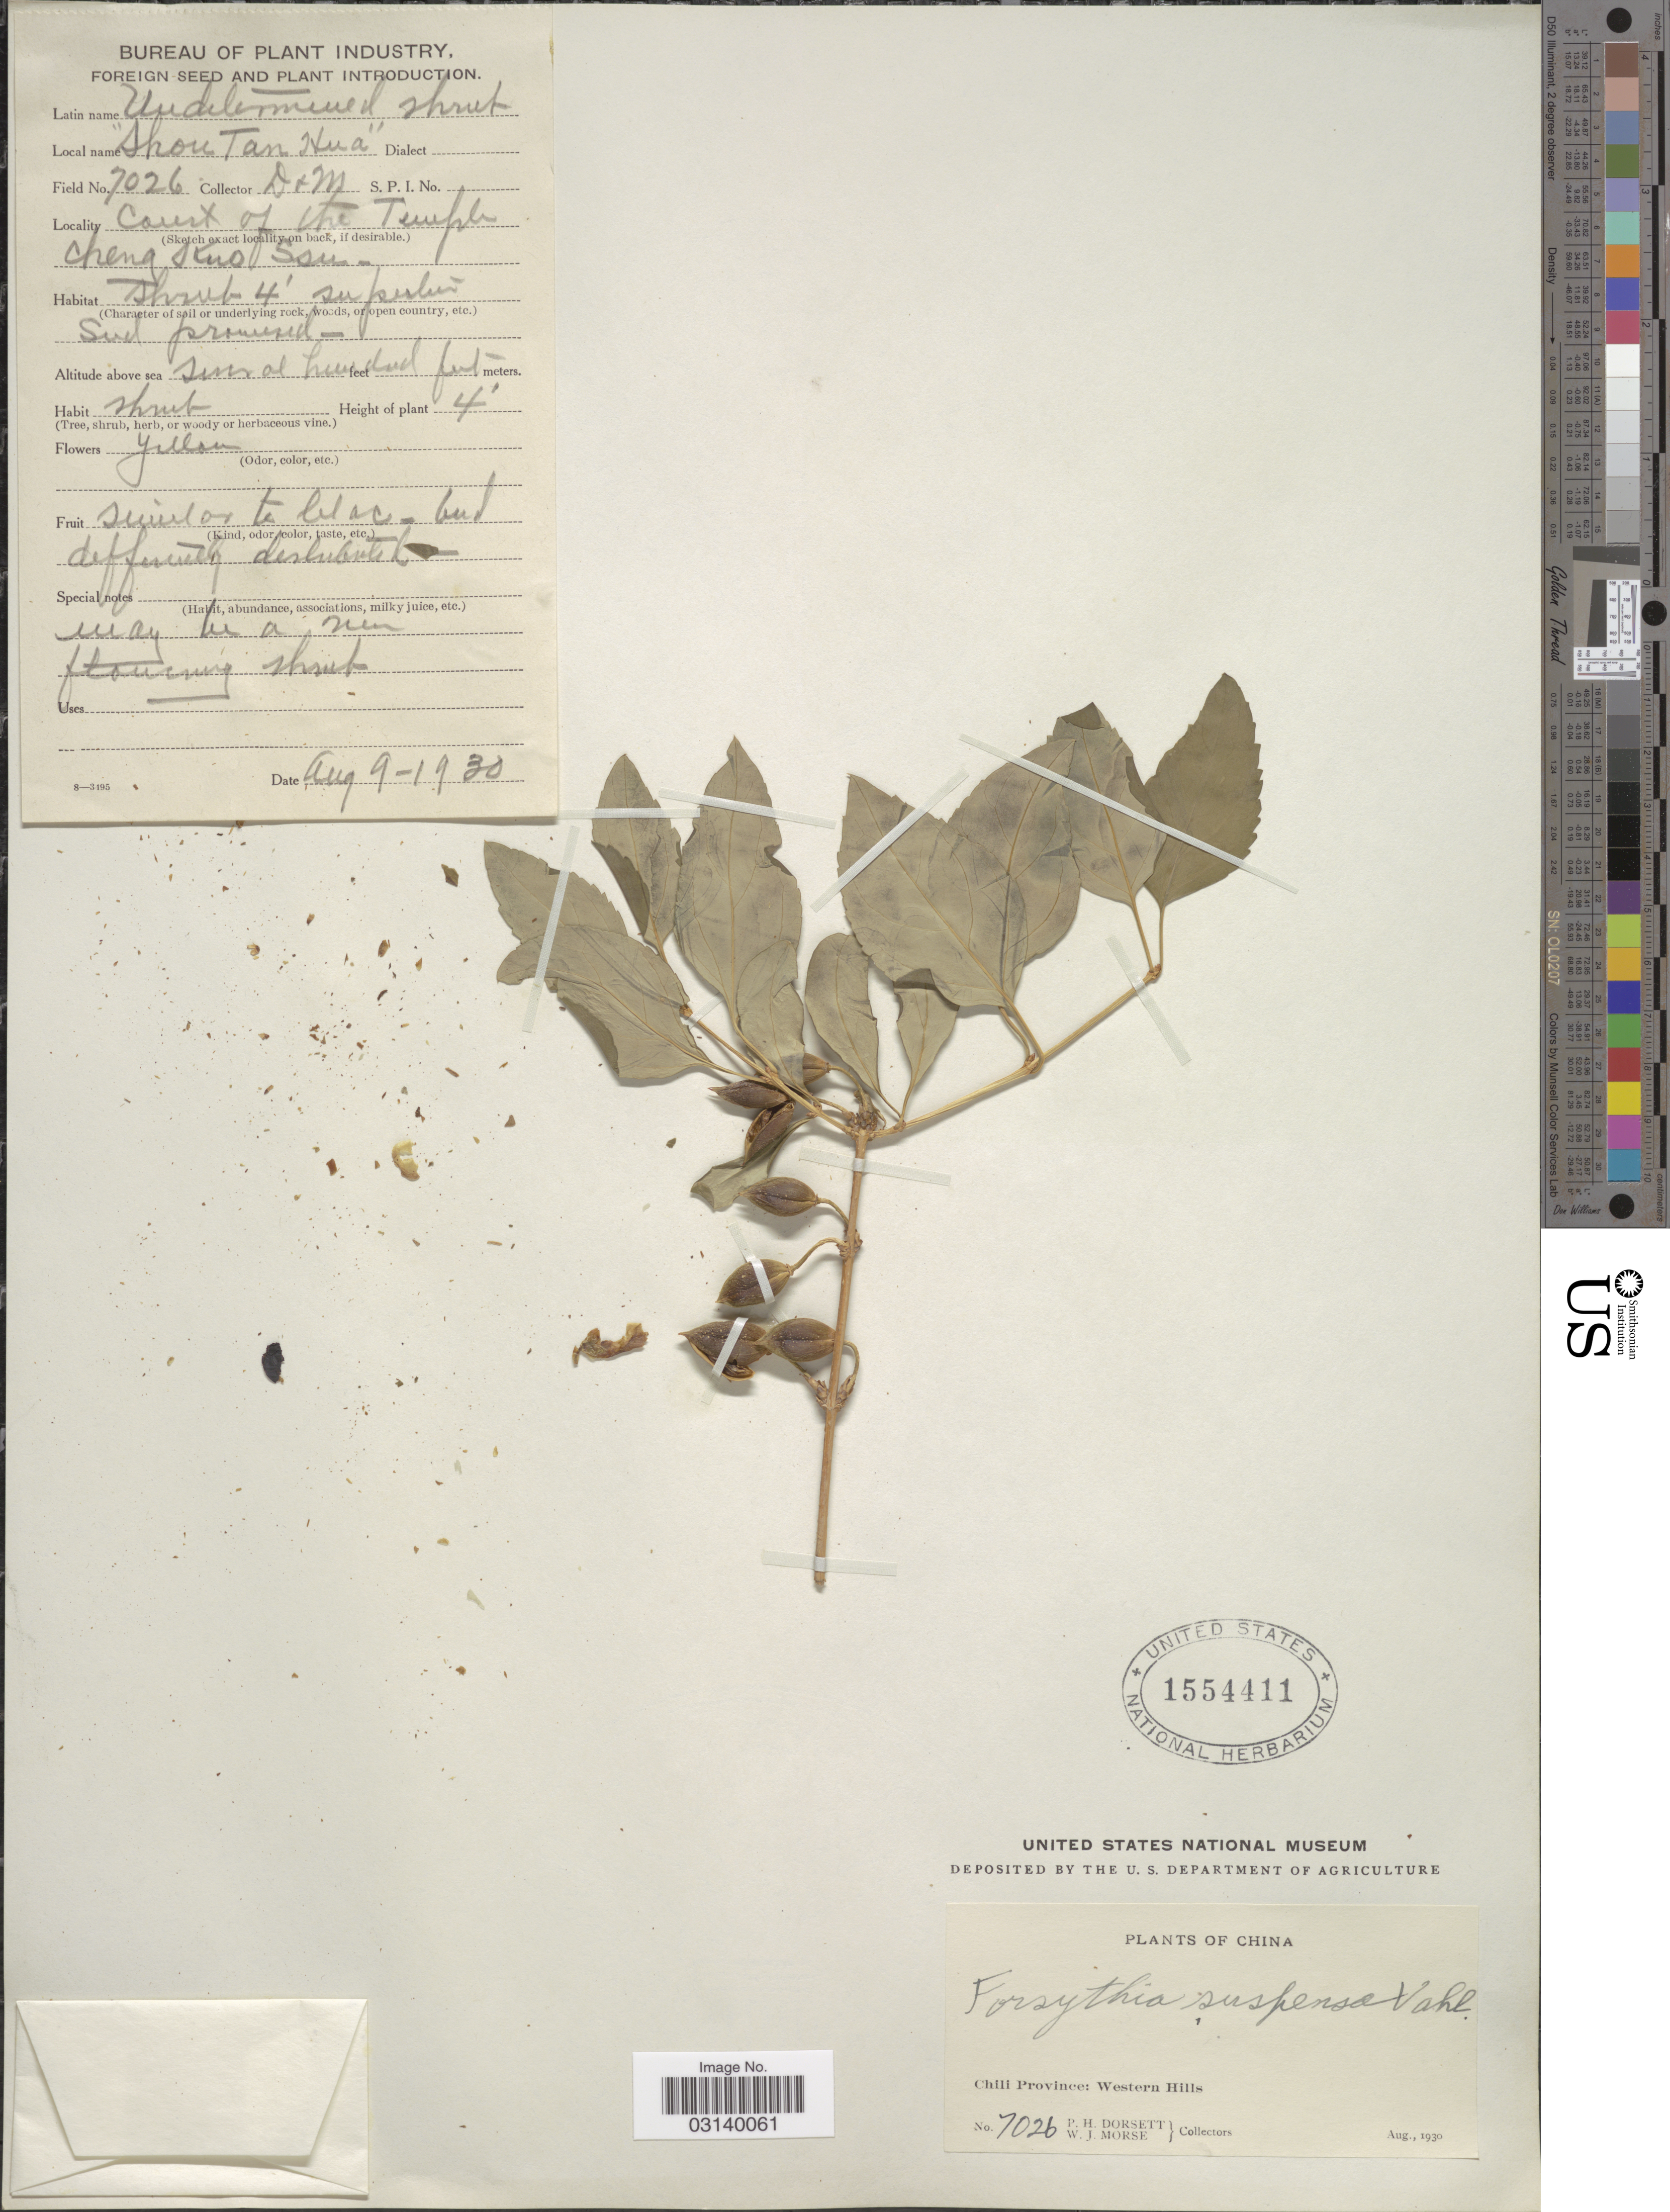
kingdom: Plantae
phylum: Tracheophyta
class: Magnoliopsida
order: Lamiales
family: Oleaceae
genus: Forsythia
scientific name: Forsythia suspensa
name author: (Thunb.) Vahl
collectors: P. H. Dorsett & W. J. Morse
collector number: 7026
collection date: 1930-08-09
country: China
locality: Chili Province: Western Hills. Court of the Temple Cheng Kuo Ssu.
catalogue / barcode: US 1554411